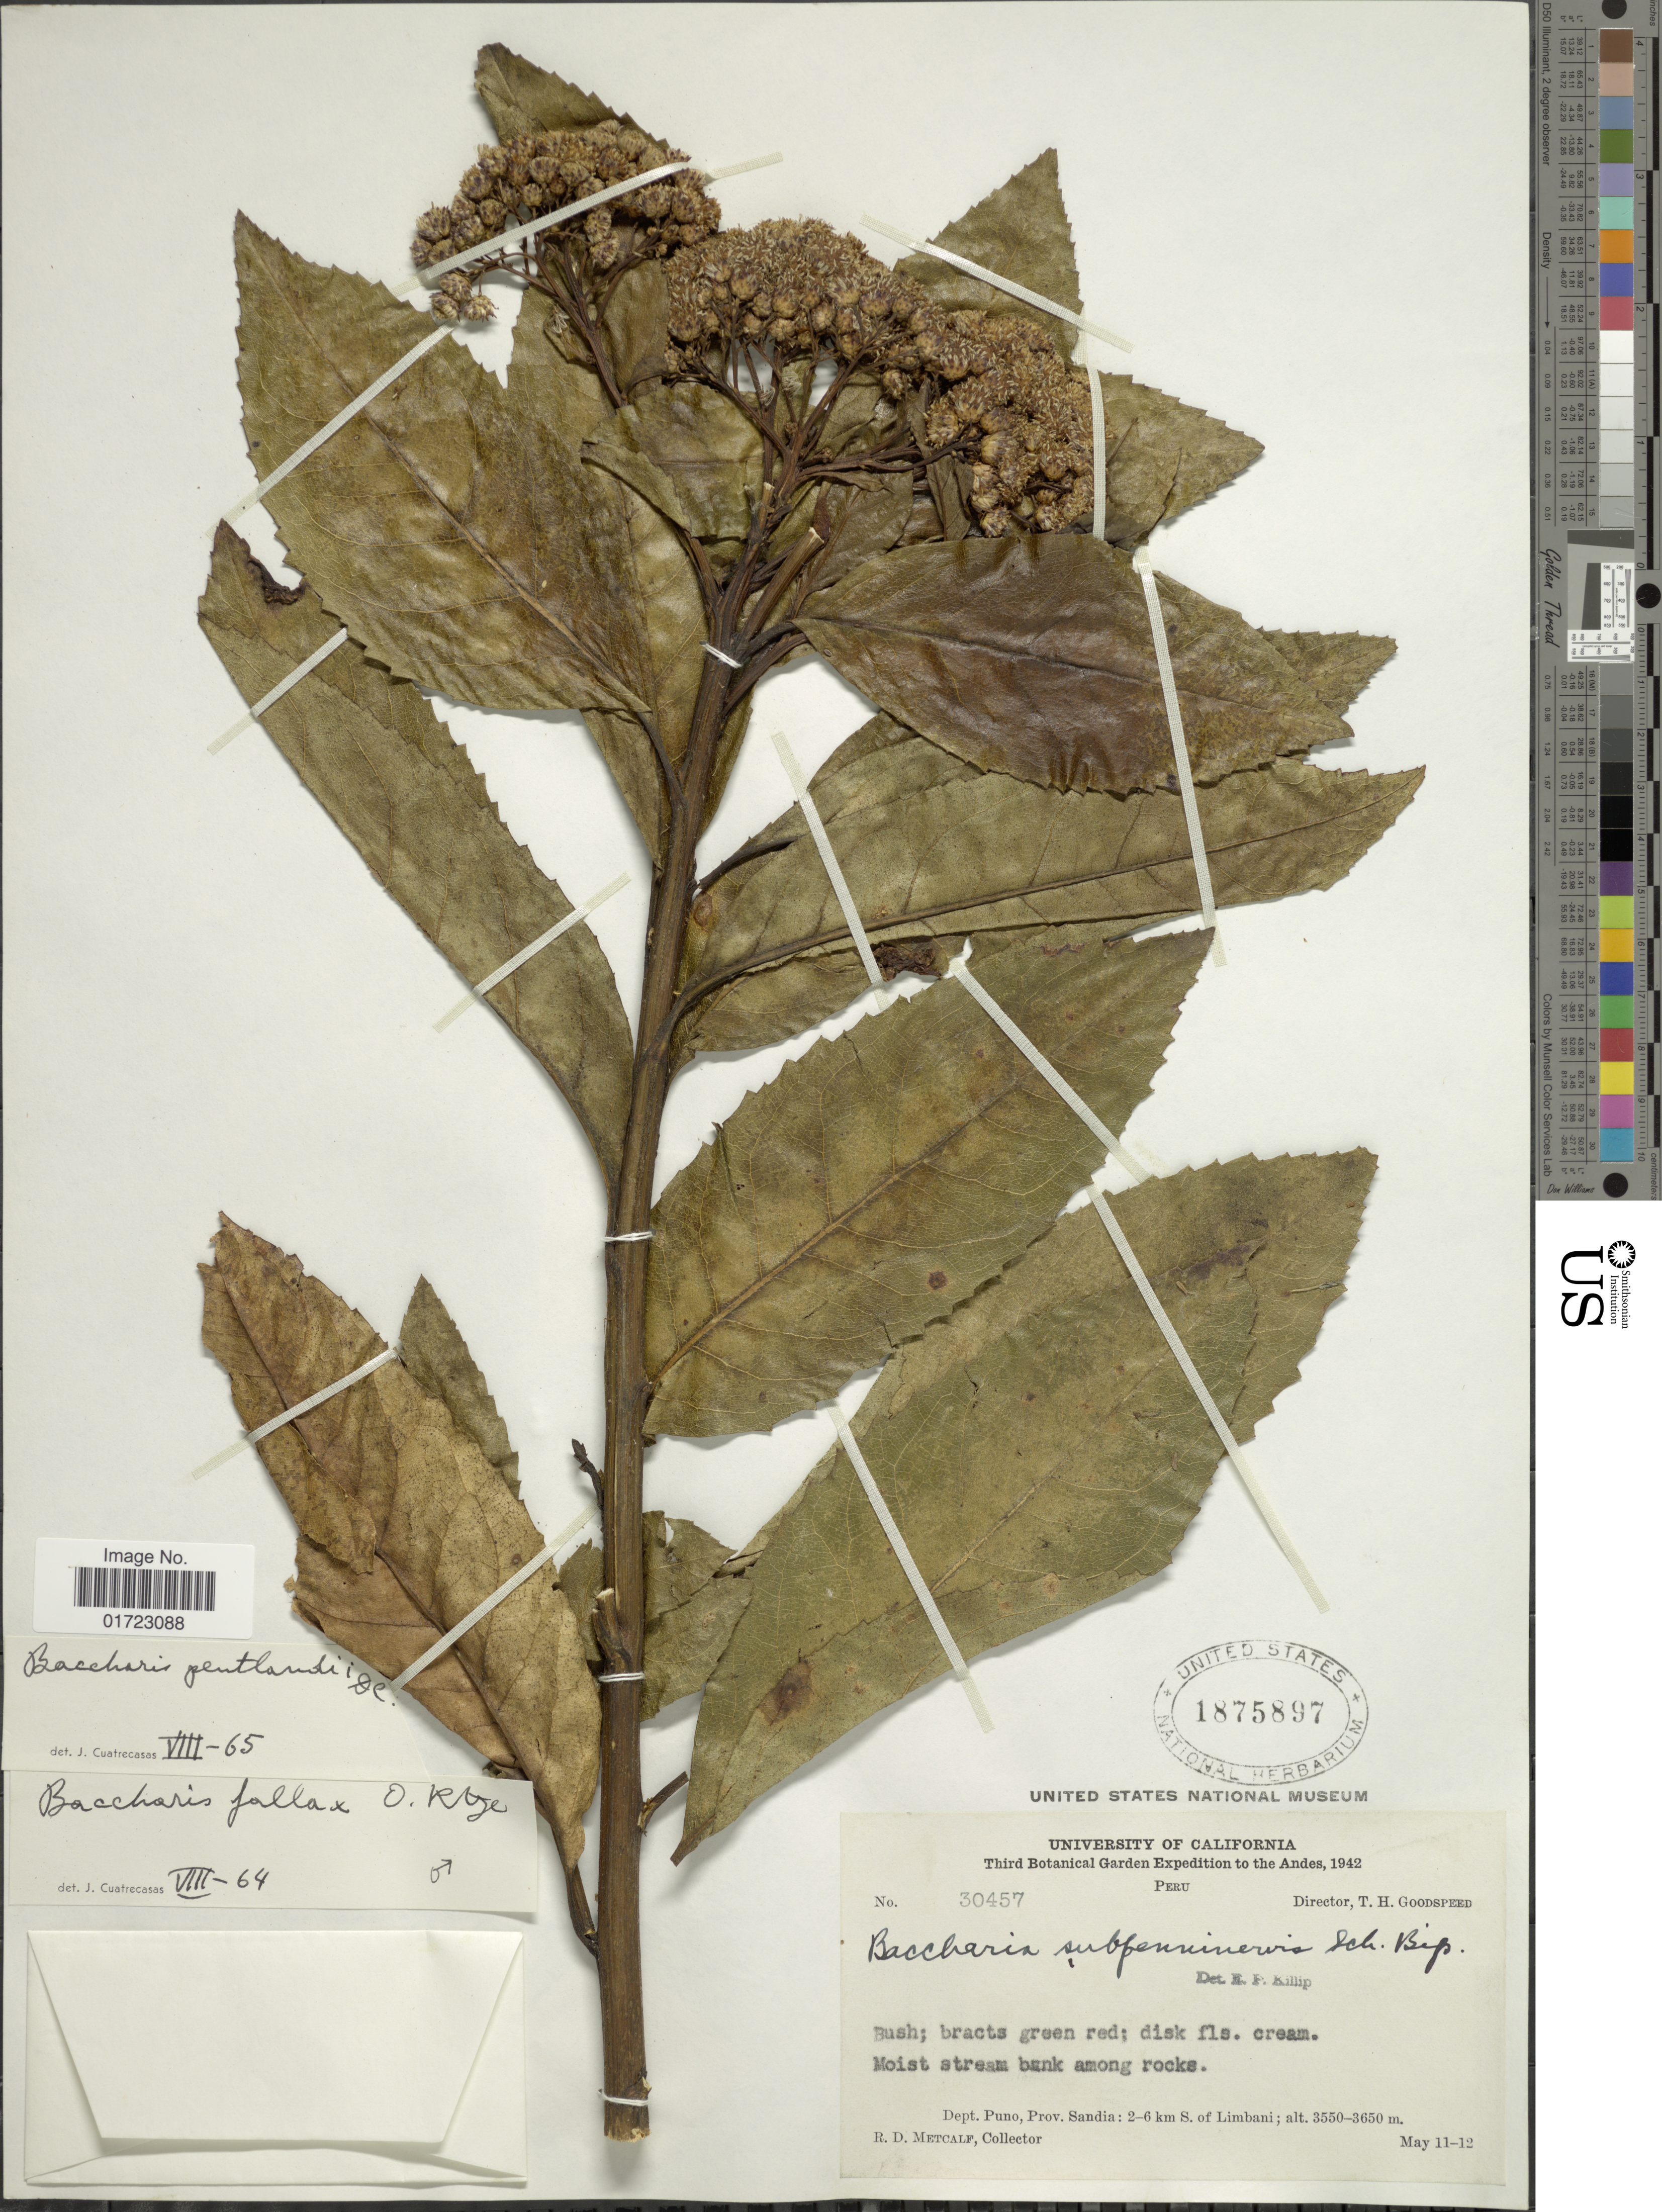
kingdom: Plantae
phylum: Tracheophyta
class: Magnoliopsida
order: Asterales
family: Asteraceae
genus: Baccharis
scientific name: Baccharis pentlandii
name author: DC.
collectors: R. D. Metcalf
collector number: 30457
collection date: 1942-05-11/1942-05-12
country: Peru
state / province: Puno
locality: Prov. Sandia: 2-6 km S. of Limbani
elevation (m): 3550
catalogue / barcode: US 1875897